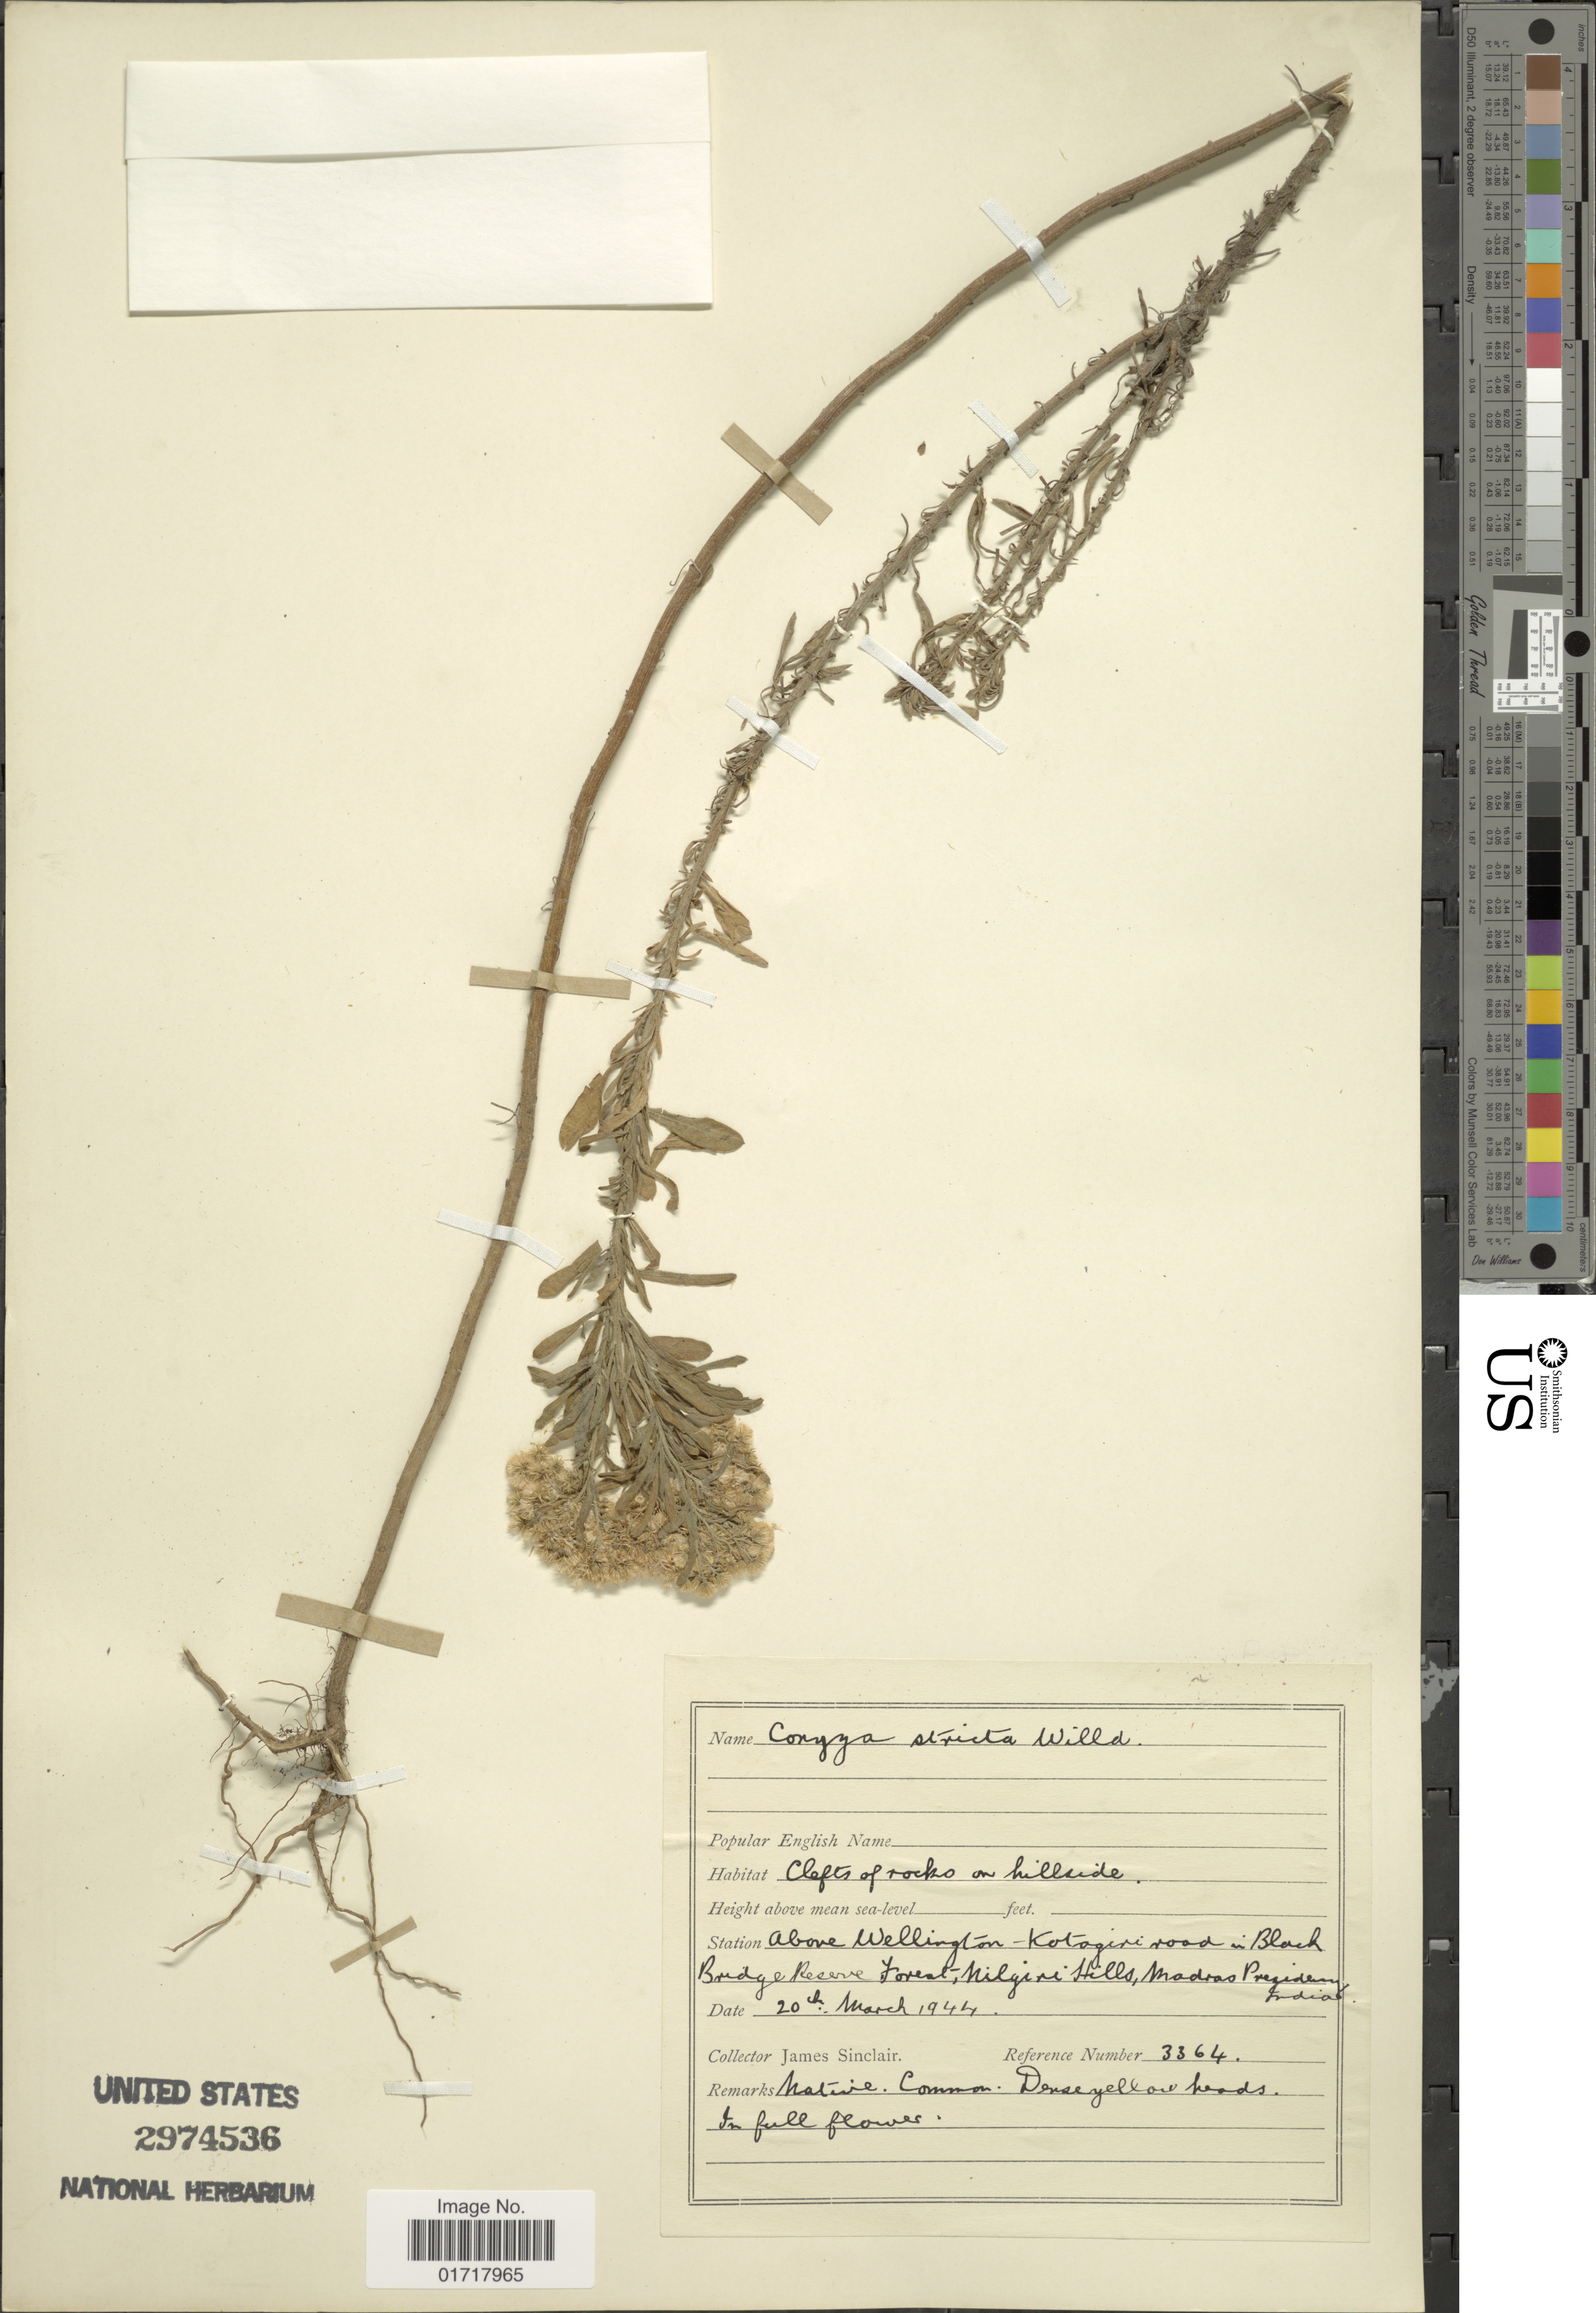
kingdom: Plantae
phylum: Tracheophyta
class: Magnoliopsida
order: Asterales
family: Asteraceae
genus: Conyza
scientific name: Conyza stricta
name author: (Chodat) Willd.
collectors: J. Sinclair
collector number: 3364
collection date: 1944-03-20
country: India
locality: Above Wellington - Kotogiri road in Black Bridge Reserve Forest, Nilgiri Hills, Madras Preg [illegible text] India.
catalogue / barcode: US 2974536